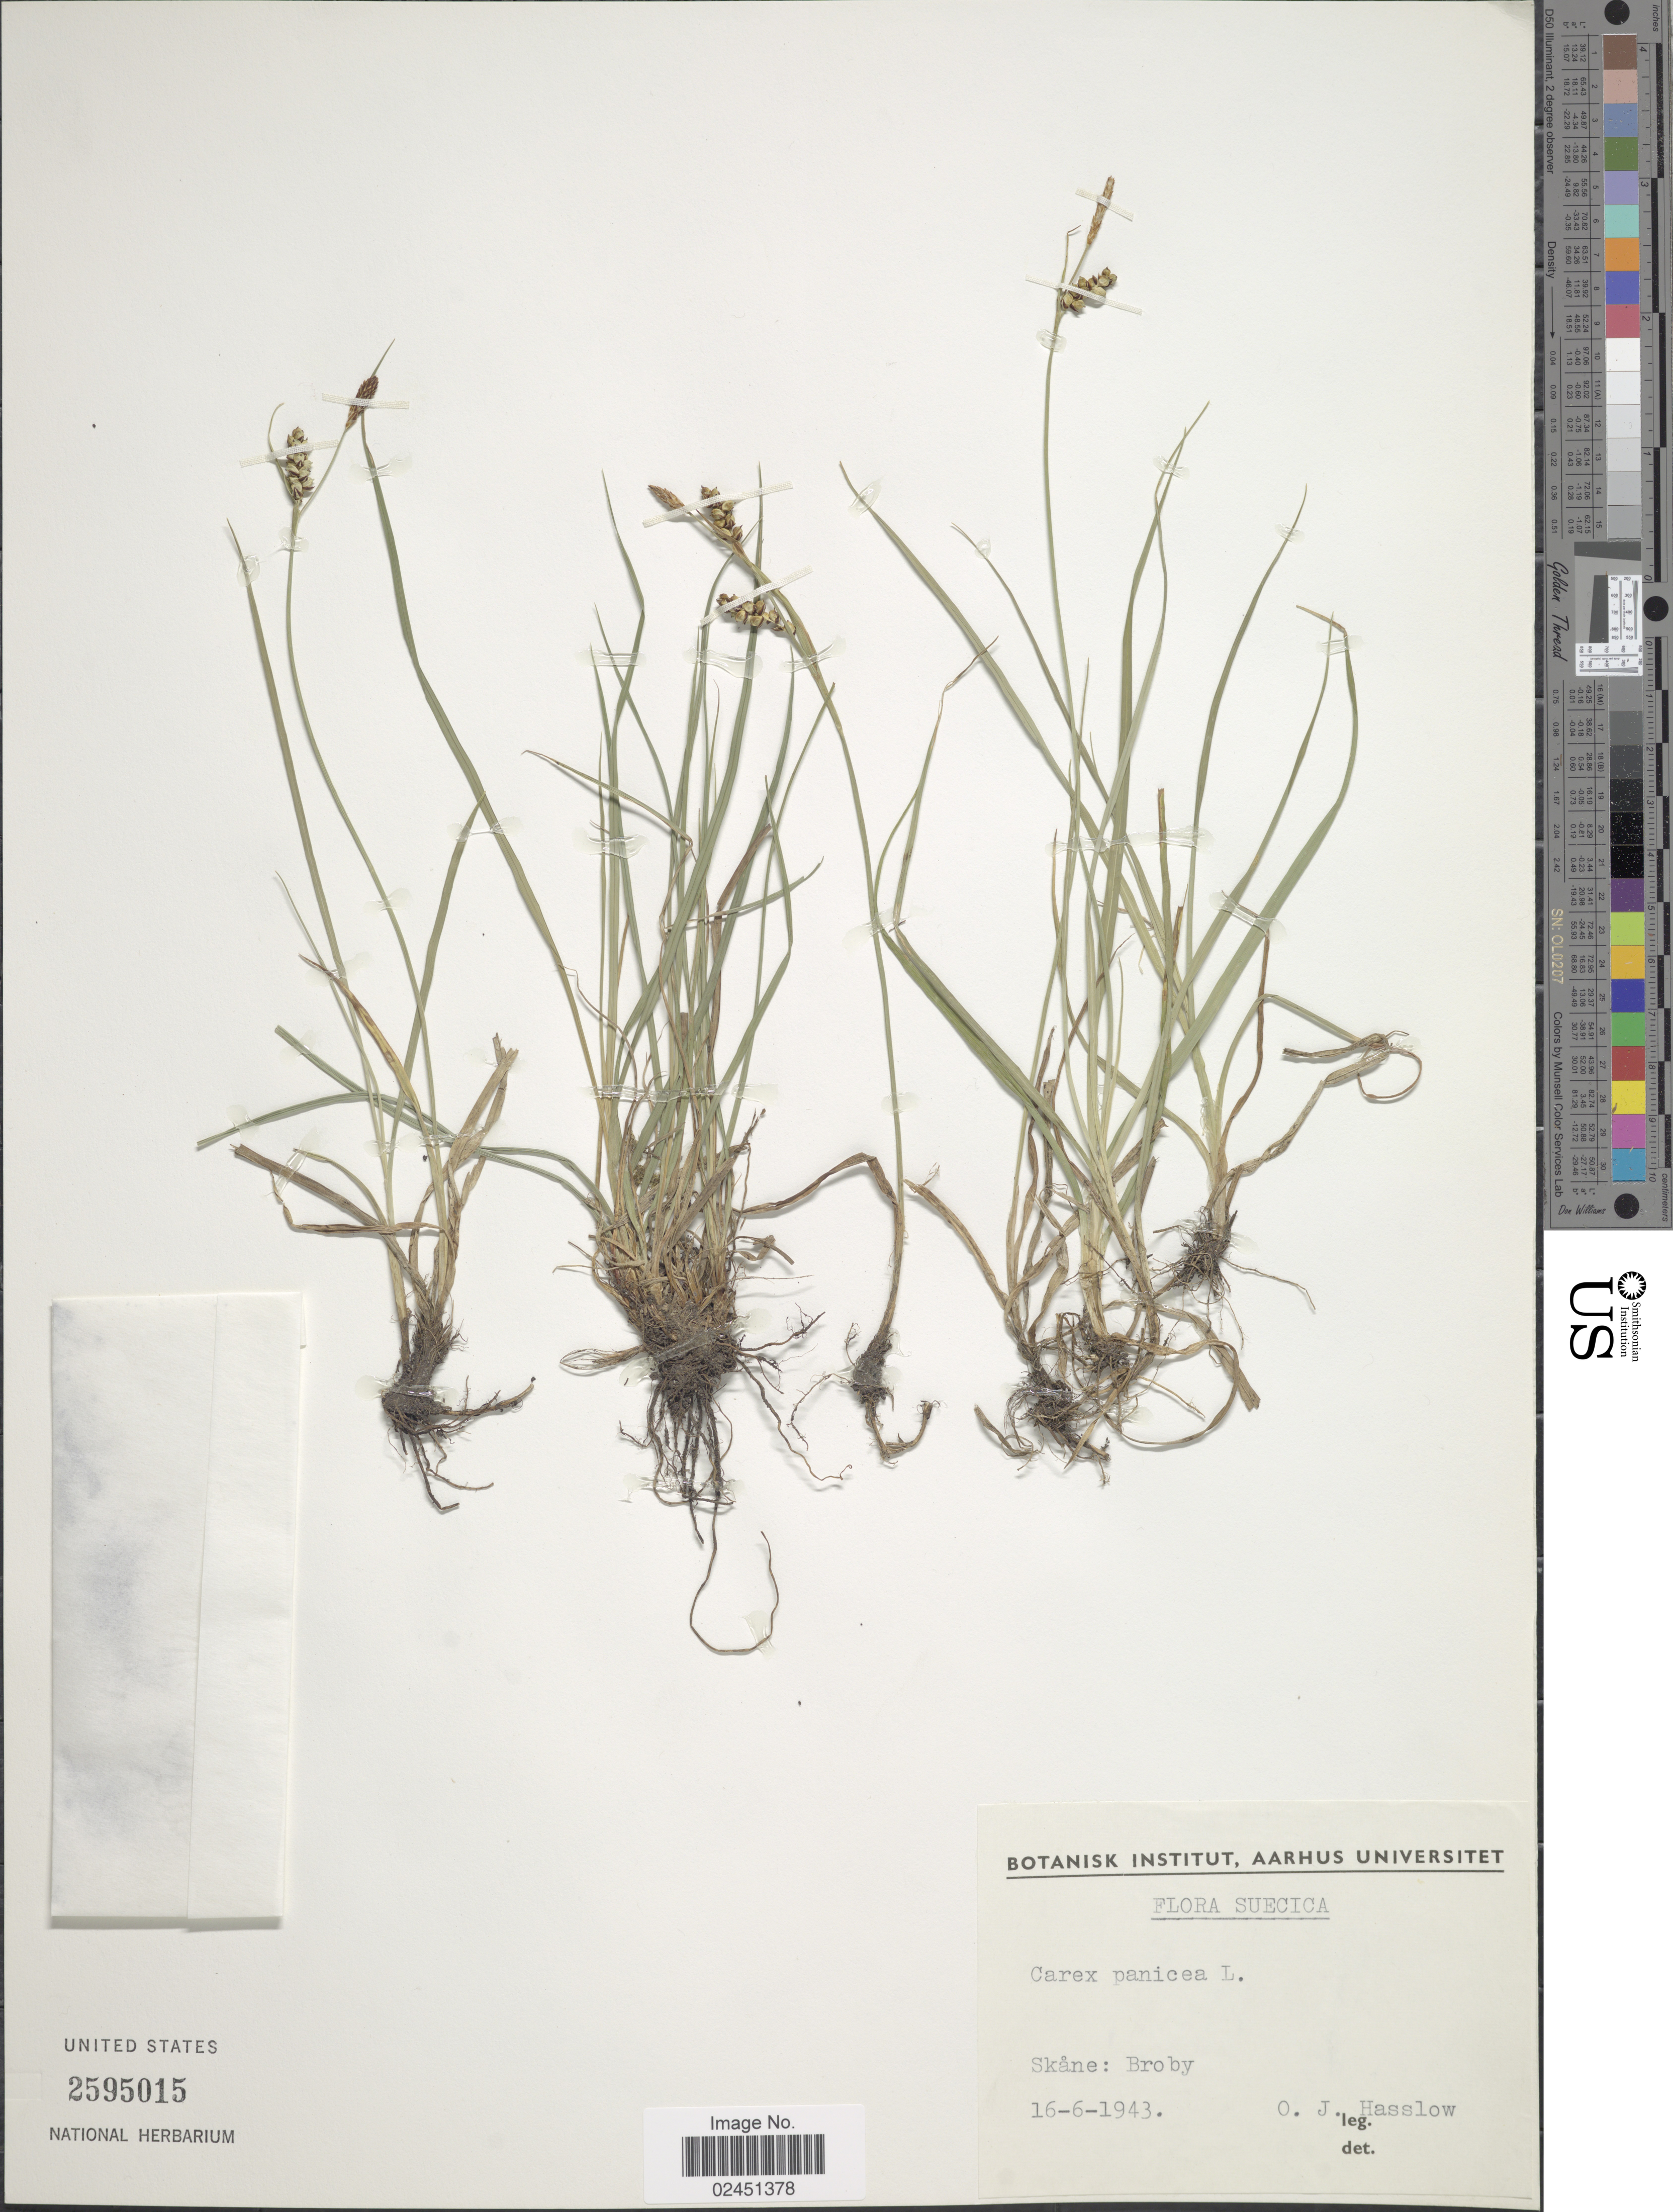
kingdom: Plantae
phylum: Tracheophyta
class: Liliopsida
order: Poales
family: Cyperaceae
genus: Carex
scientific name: Carex panicea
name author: L.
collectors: O. Hasslow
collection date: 1943-06-16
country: Sweden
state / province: Skåne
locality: Broby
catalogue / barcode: US 2595015